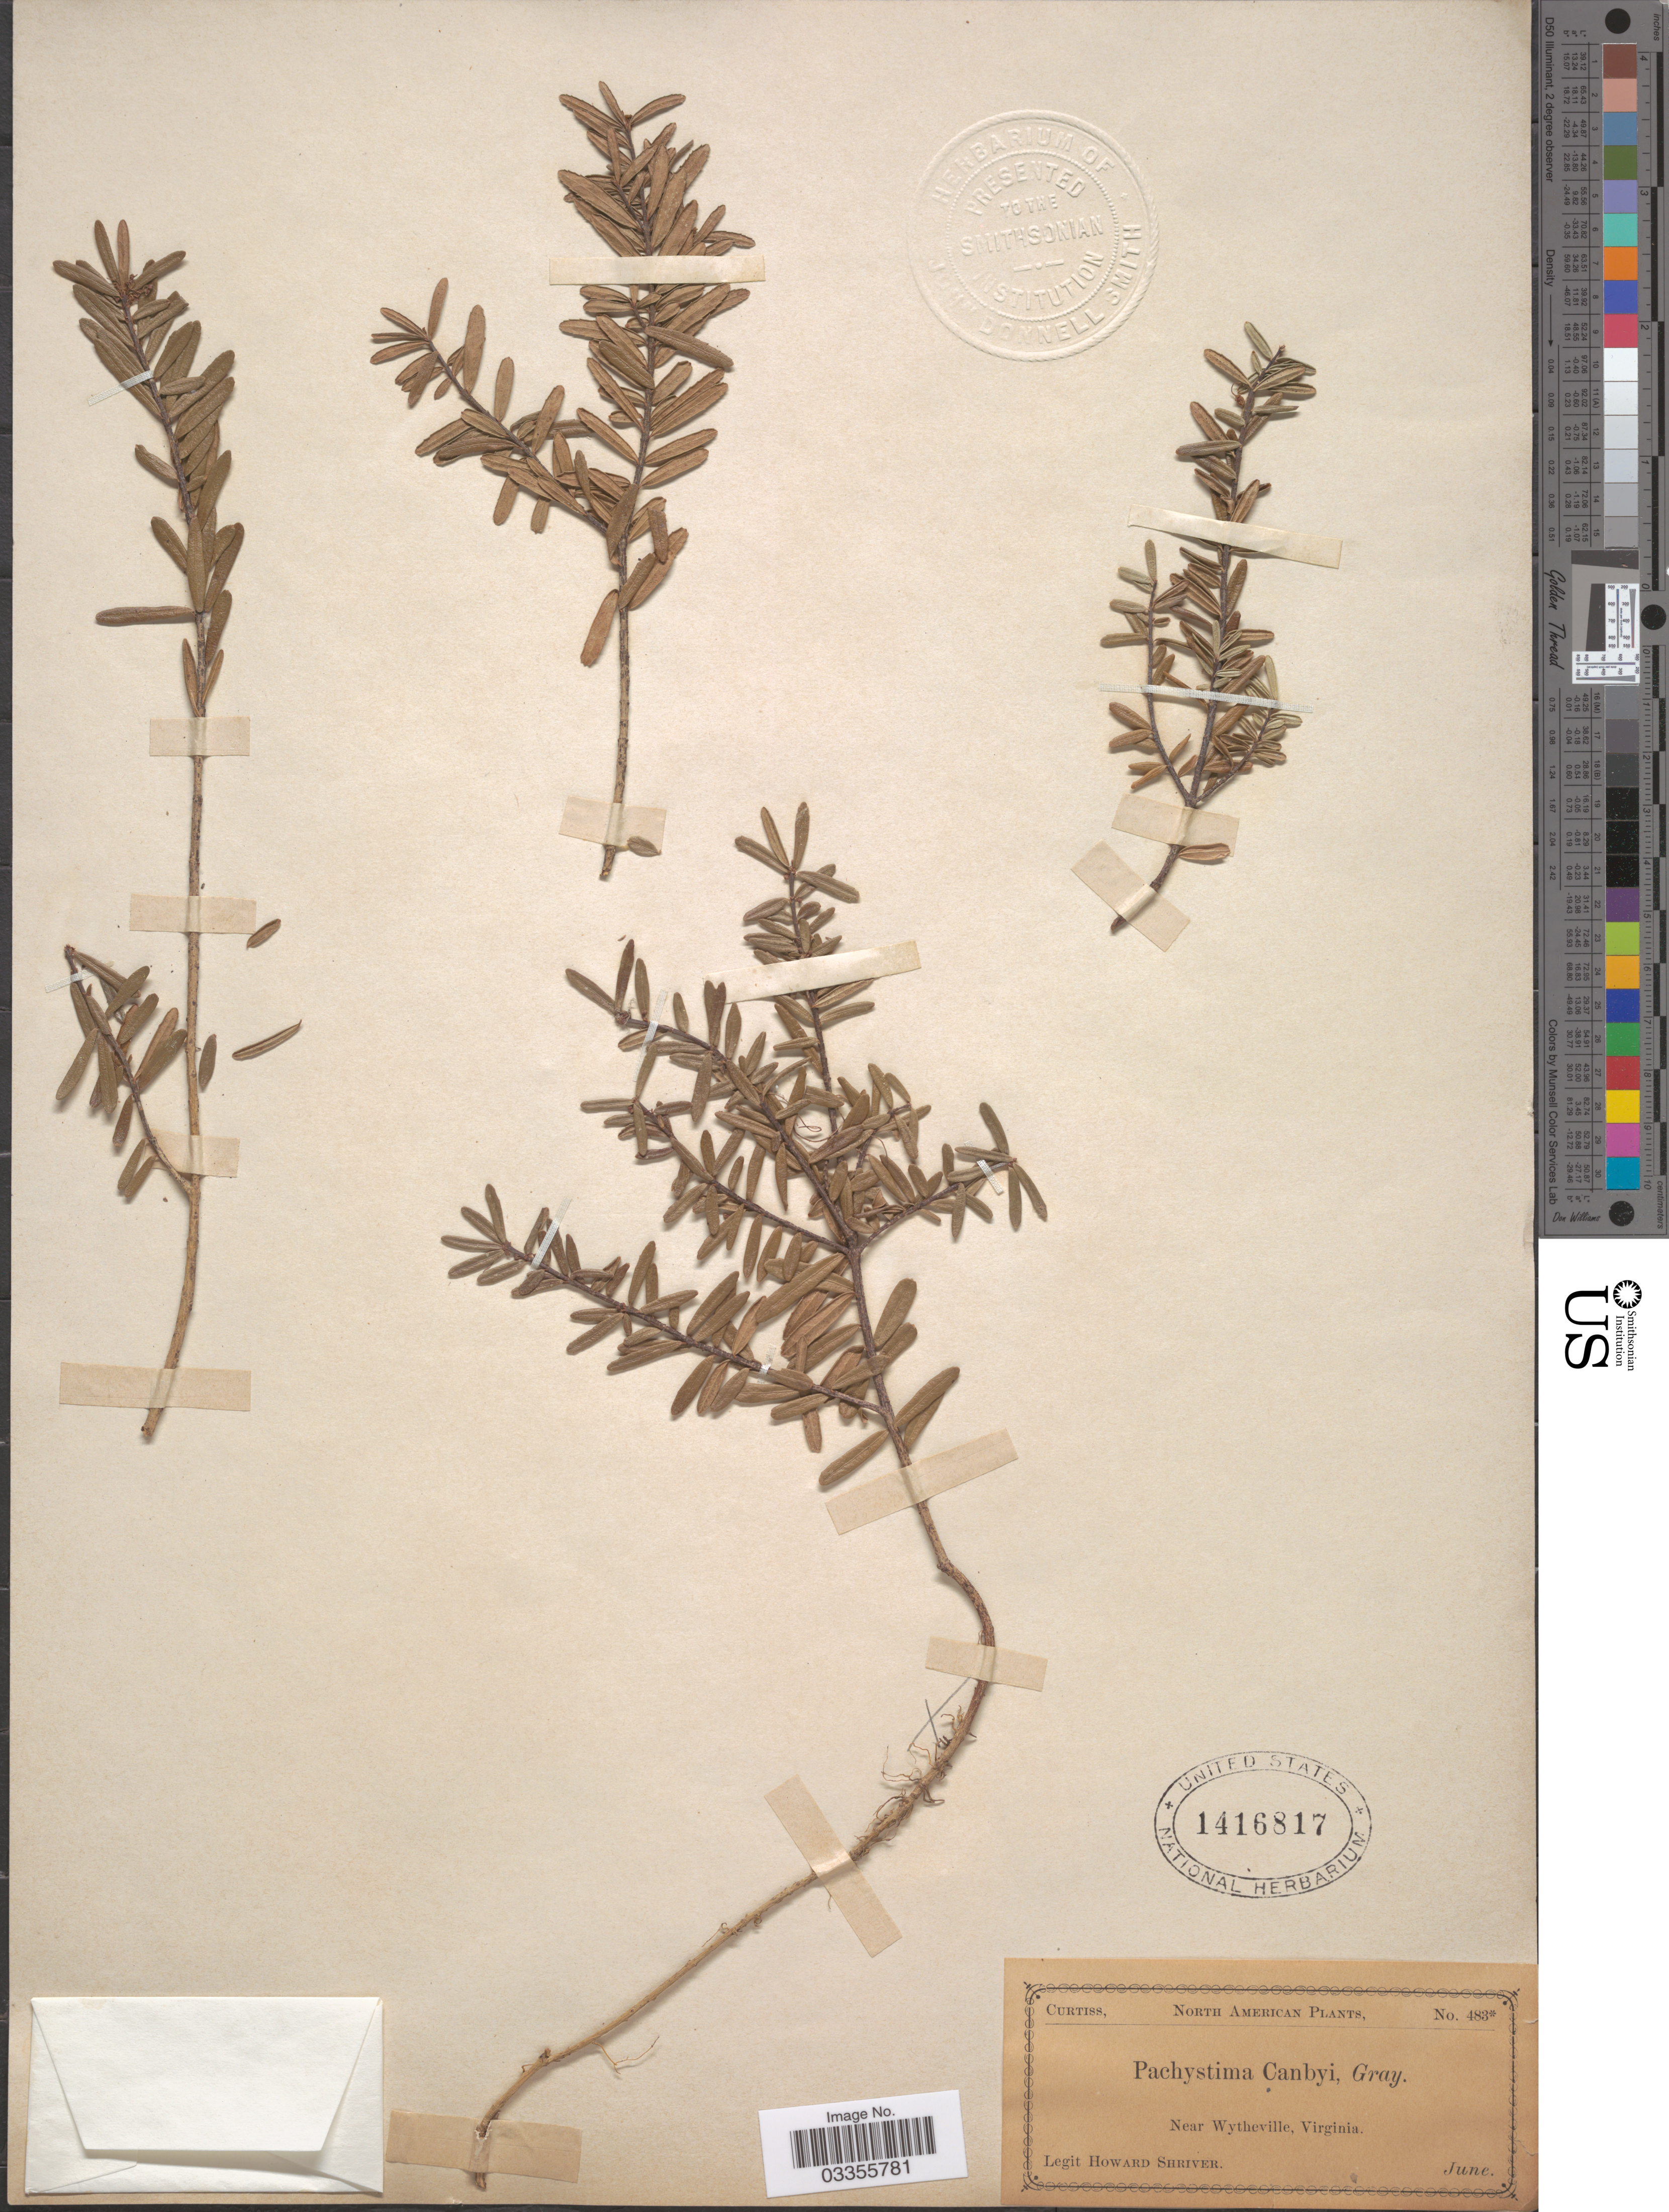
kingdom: Plantae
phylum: Tracheophyta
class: Magnoliopsida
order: Celastrales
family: Celastraceae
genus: Paxistima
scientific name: Paxistima canbyi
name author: A. Gray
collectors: H. Shriver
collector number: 483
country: United States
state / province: Virginia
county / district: Wythe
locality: Near Wytheville.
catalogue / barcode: US 1416817